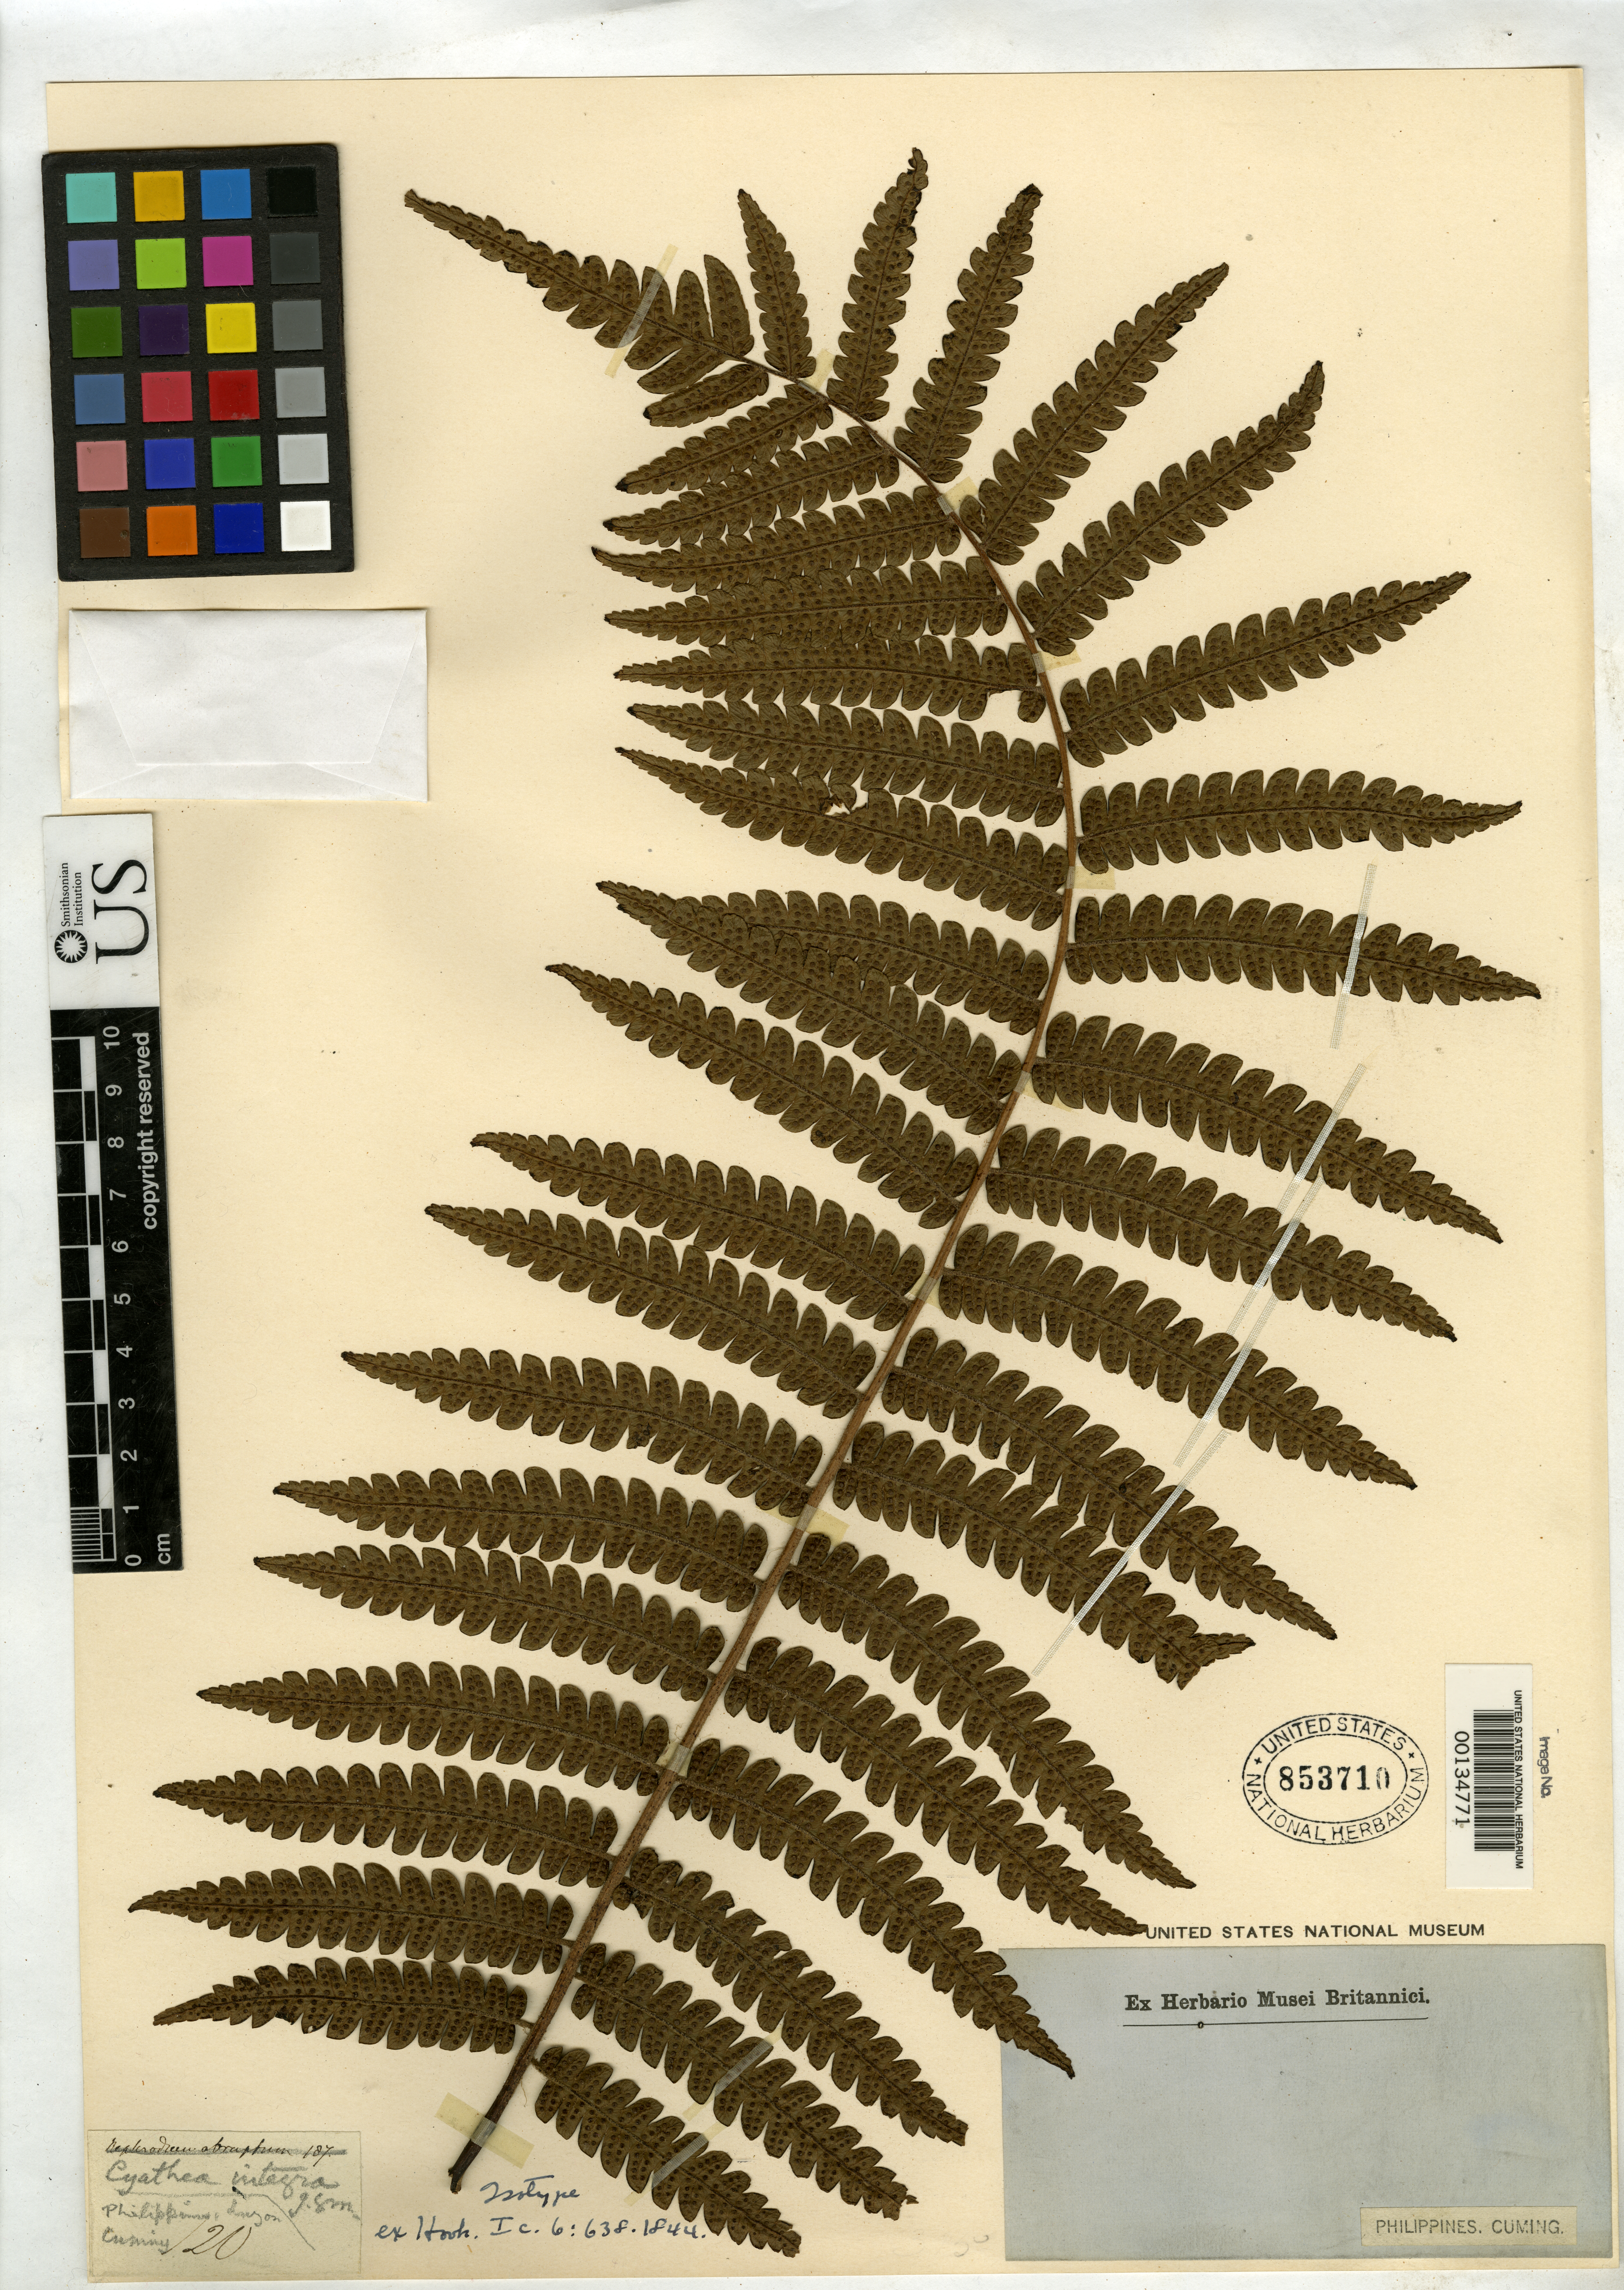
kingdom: Plantae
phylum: Tracheophyta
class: Polypodiopsida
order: Cyatheales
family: Cyatheaceae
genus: Cyathea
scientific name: Cyathea integra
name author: J. Sm. ex Hook.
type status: Type Collection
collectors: H. Cuming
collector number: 120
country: Philippines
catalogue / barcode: US 853710